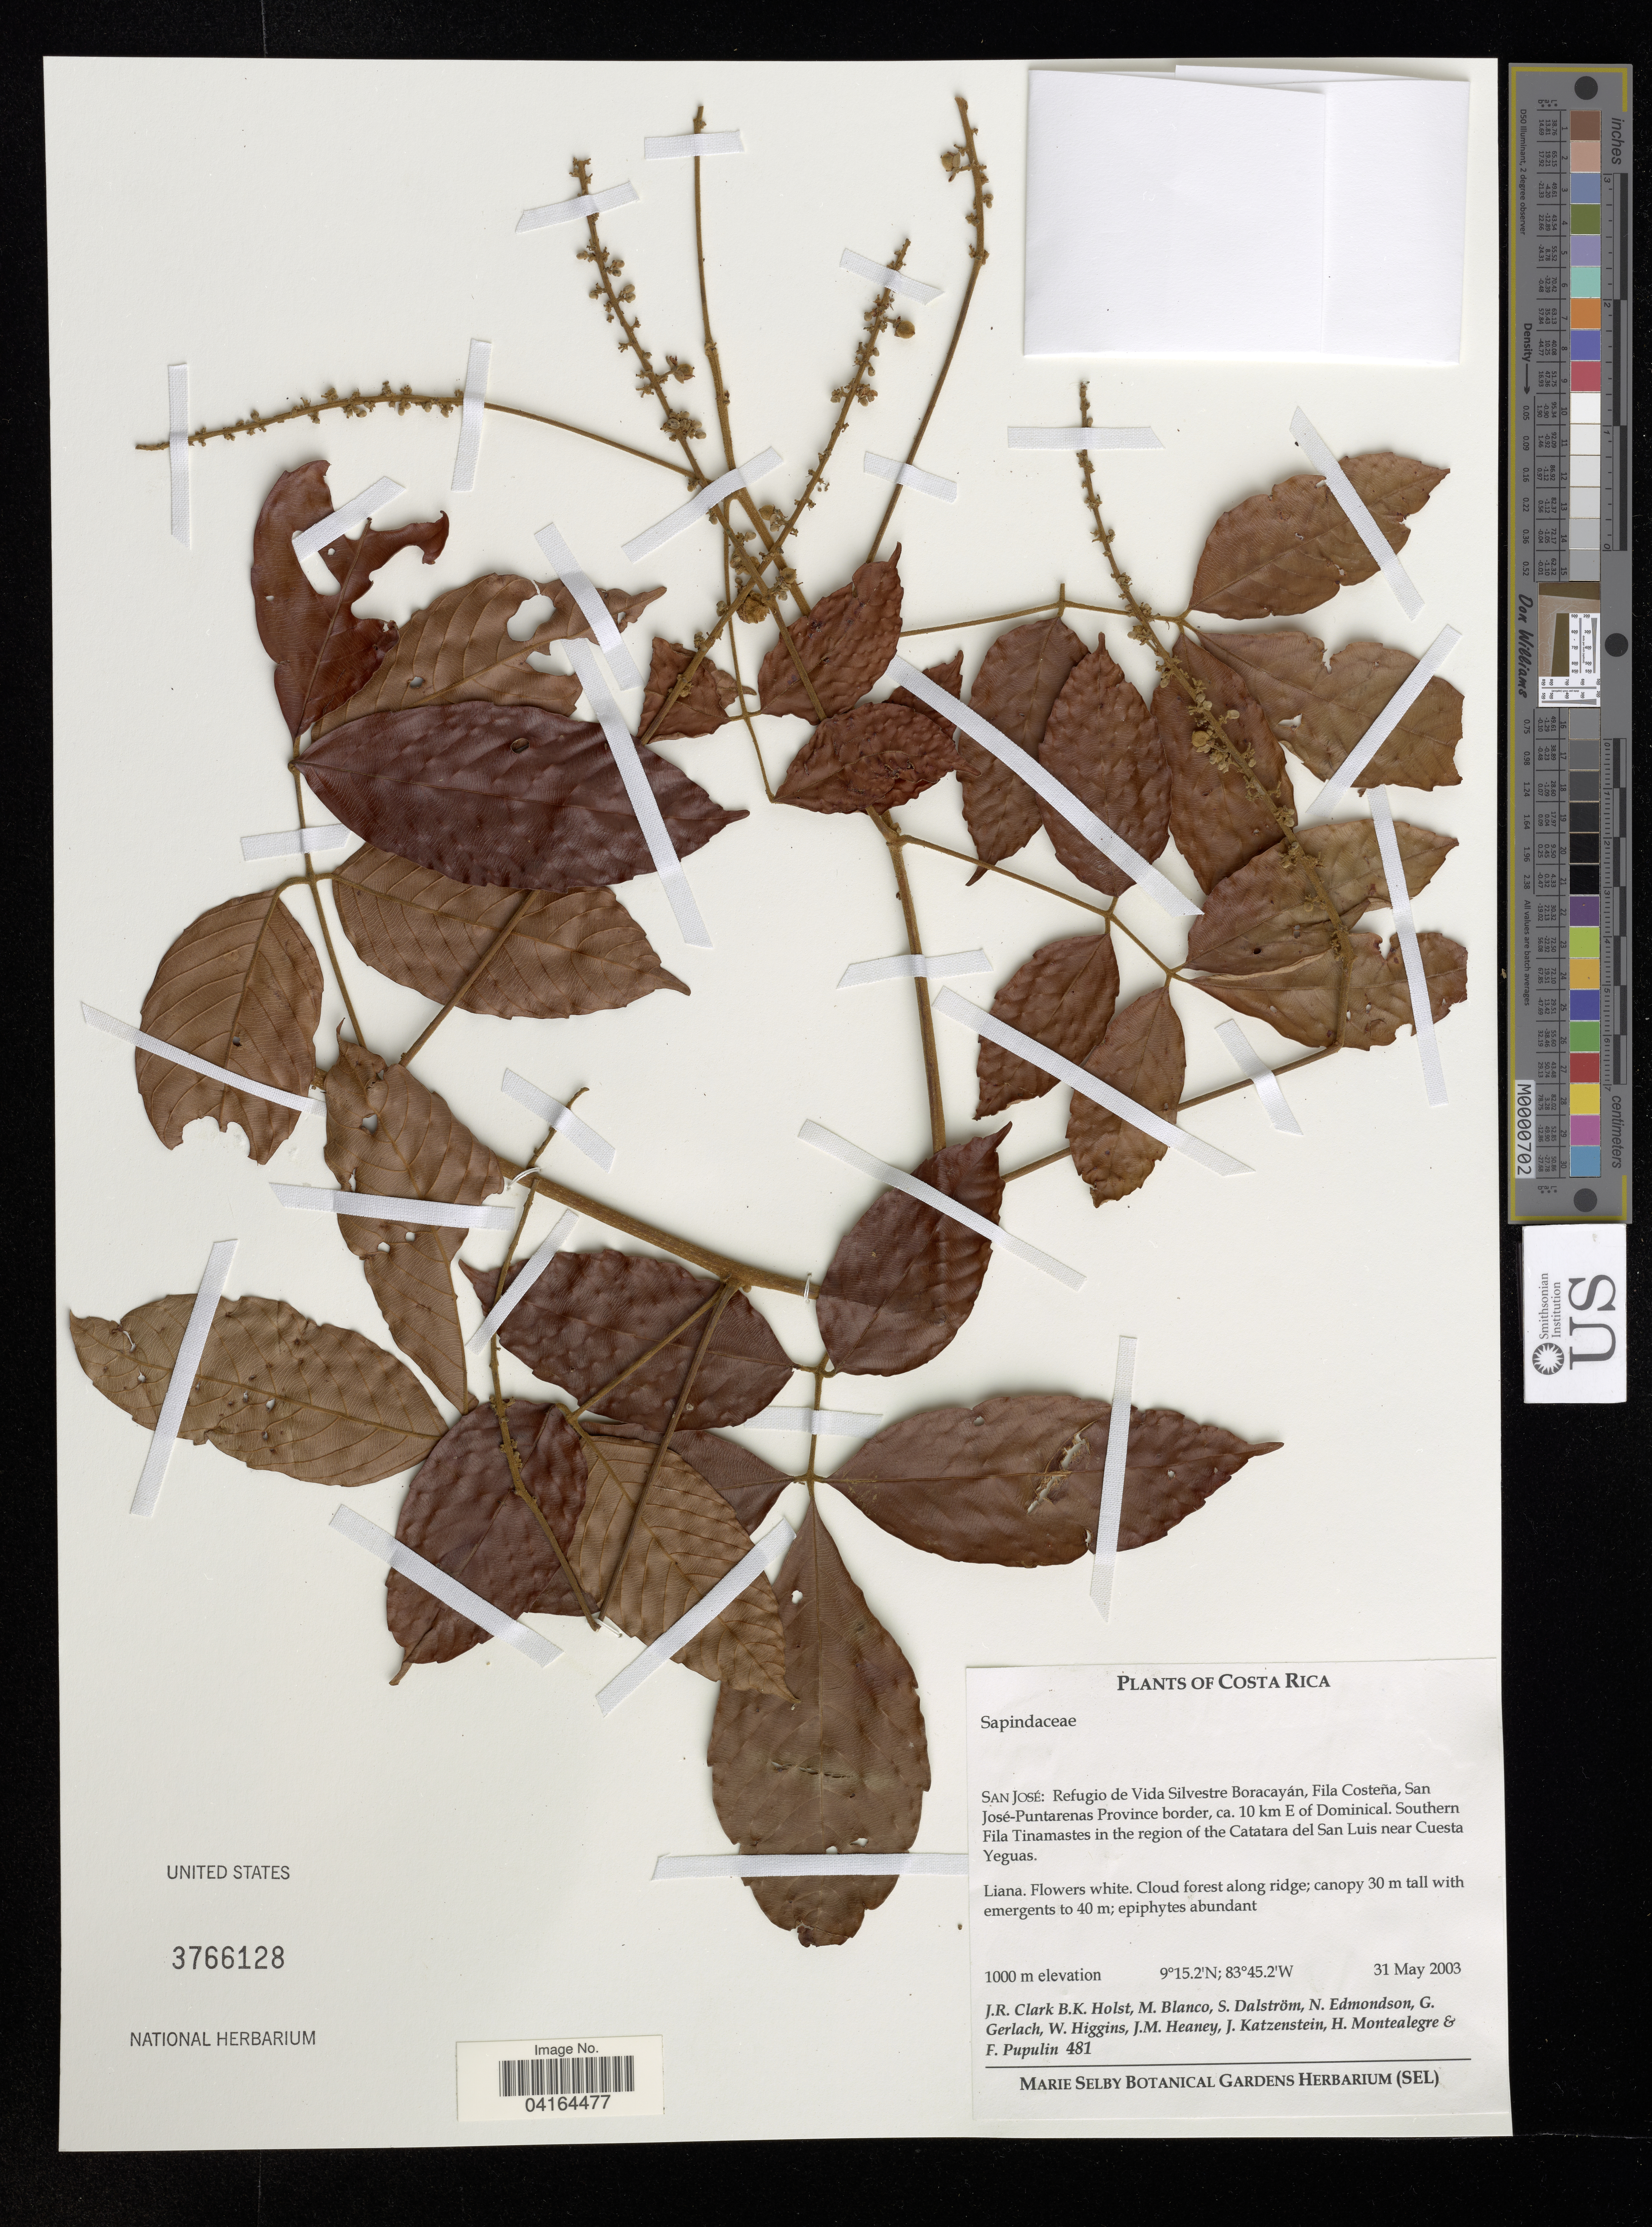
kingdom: Plantae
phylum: Tracheophyta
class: Magnoliopsida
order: Sapindales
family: Sapindaceae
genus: Paullinia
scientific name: Paullinia capreolata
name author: (Aubl.) Radlk.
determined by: Acevedo-Rodriguez, P., (US), Smithsonian Institution - National Museum of Natural History (UNITED STATES)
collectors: J. R. Clark, B. Holst, M. Blanco, S. Dalström & et al.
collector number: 481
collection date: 2003-05-31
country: Costa Rica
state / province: San José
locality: Refugio de Vida Silvestre Boracayán, Fila Costeña, San José-Puntarenas Province border, ca. 10 km E of Dominical. Southern Fila Tinamastes in the region of the Catatara del San Luis near Cuesta Yeguas.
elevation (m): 1000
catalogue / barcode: US 3766128